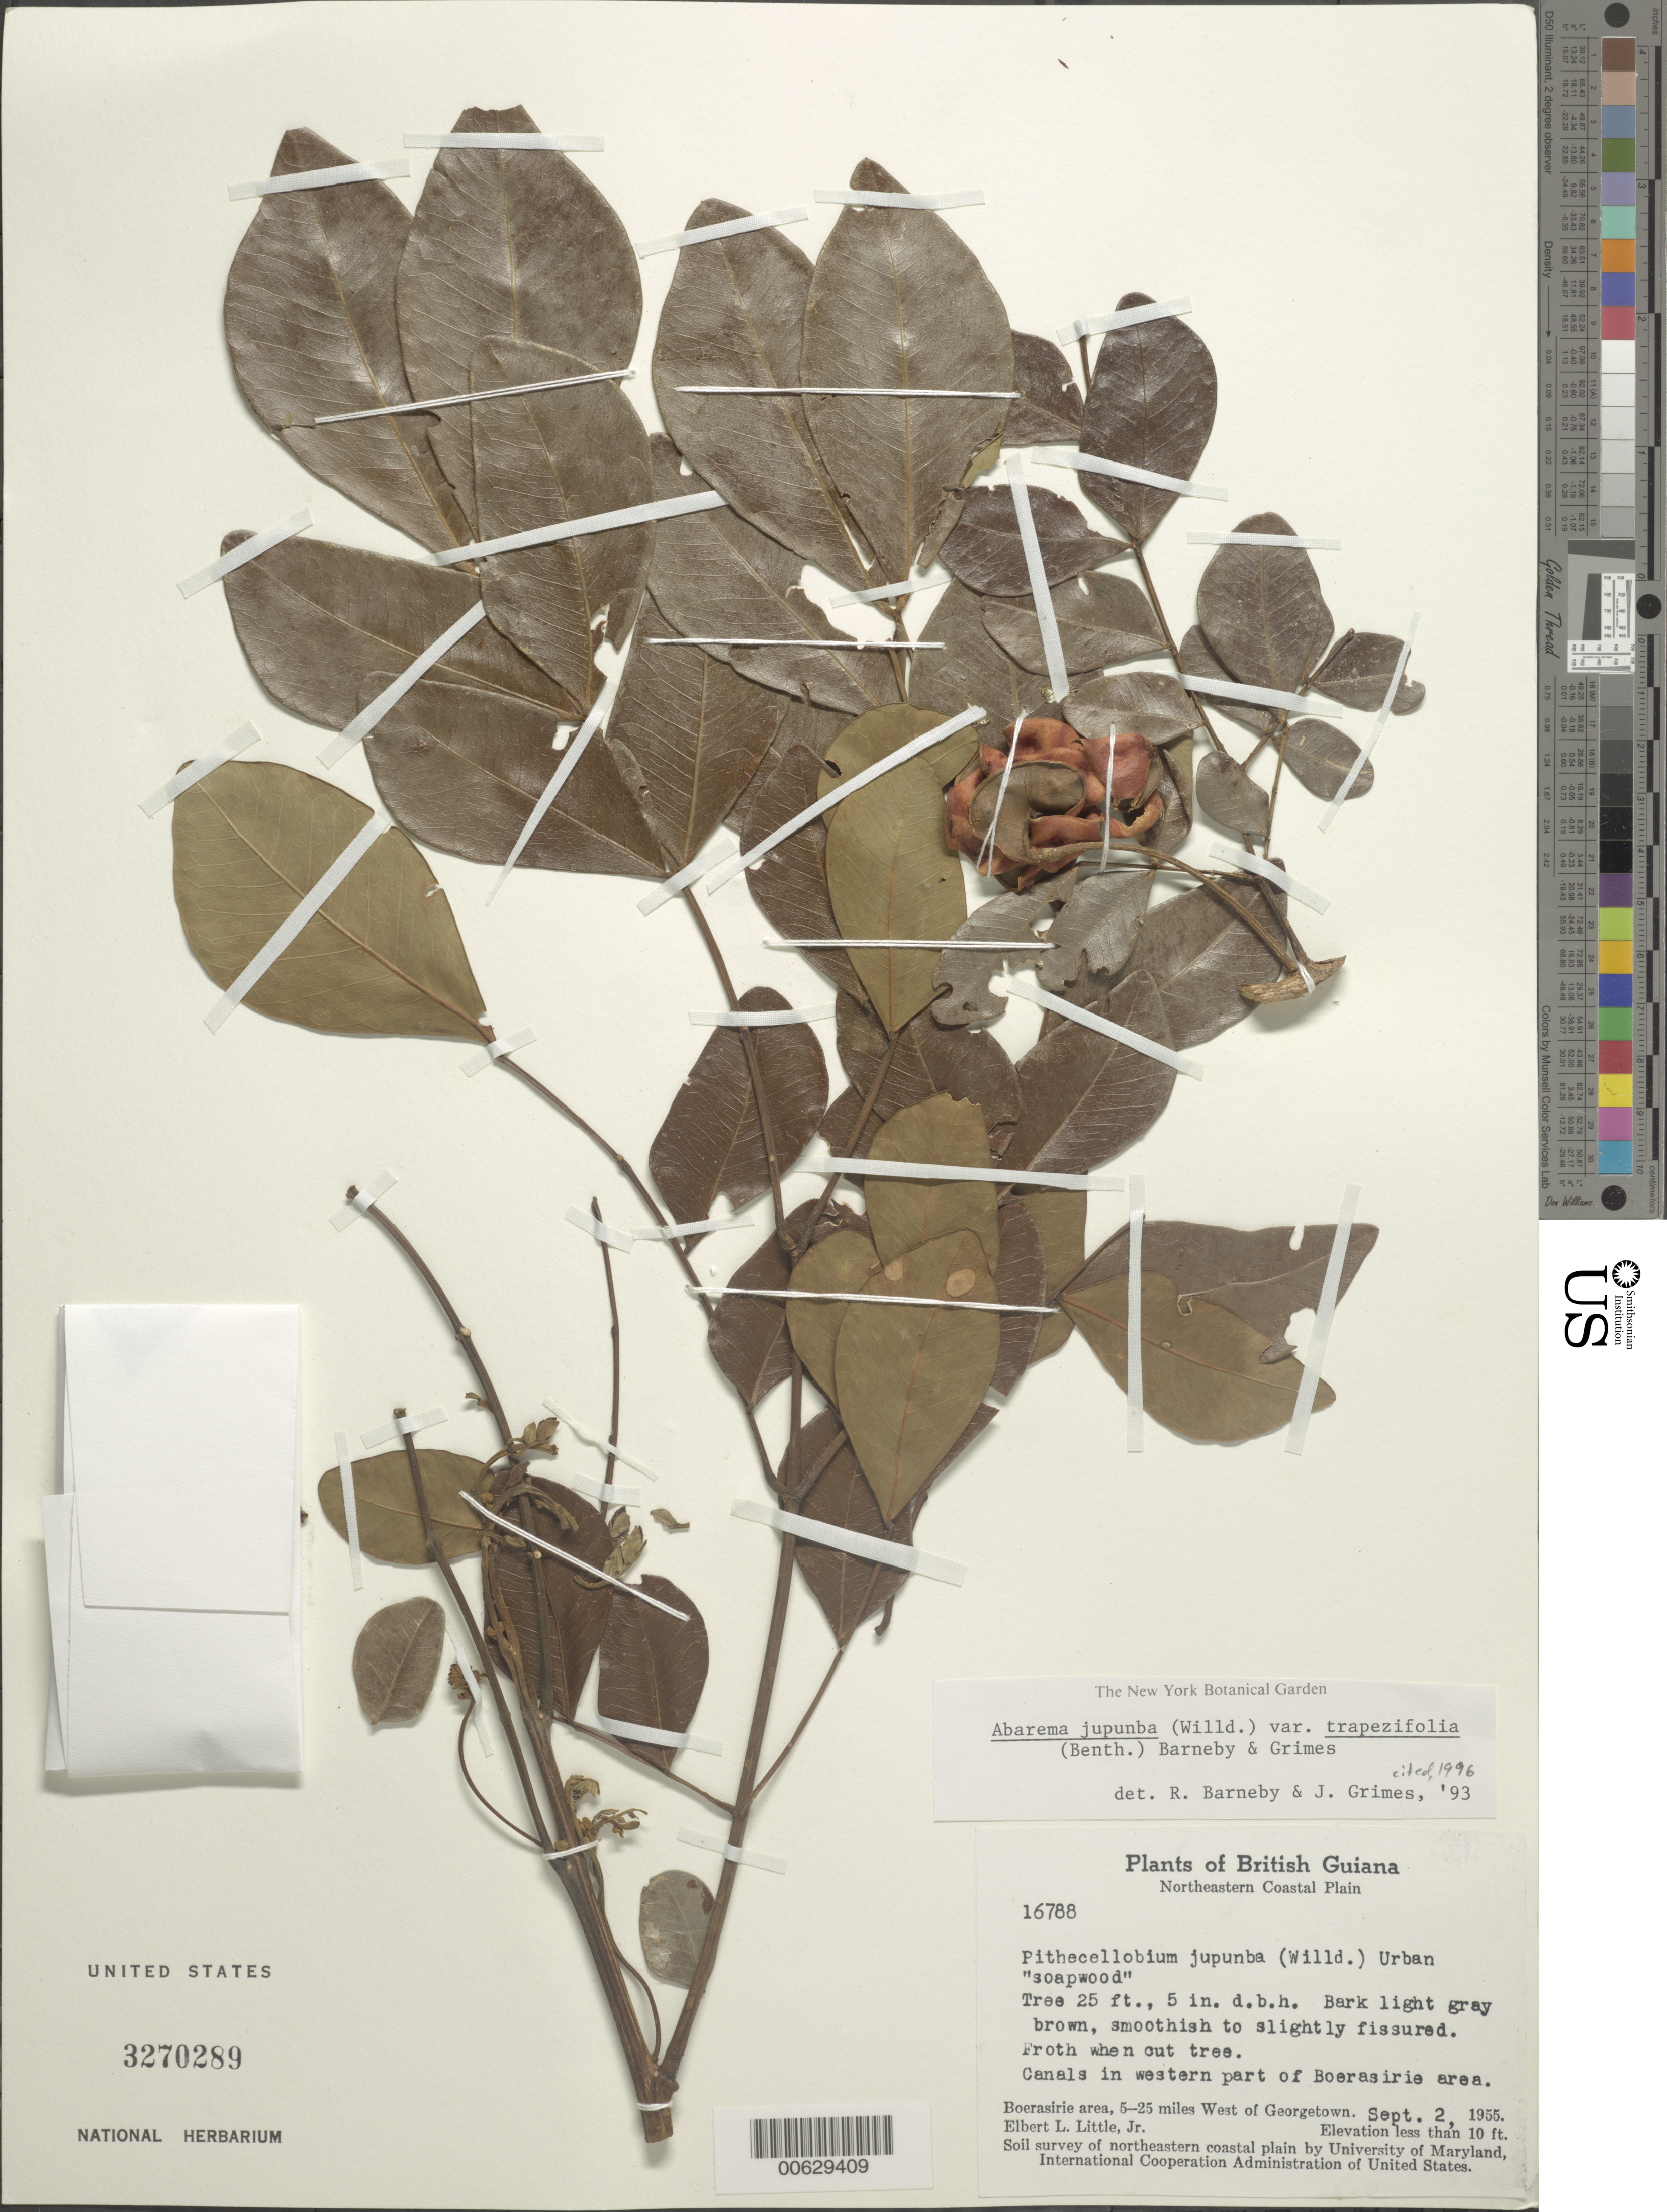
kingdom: Plantae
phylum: Tracheophyta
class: Magnoliopsida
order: Fabales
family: Fabaceae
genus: Jupunba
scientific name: Jupunba trapezifolia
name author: (Vahl) Moldenke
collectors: E. L. Little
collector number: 16788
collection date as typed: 2-Sep-55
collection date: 1955-09-02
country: Guyana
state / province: Essequibo Isl-W. Demerara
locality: Boerasirie area, Bonasika R., 5-25 mi. W of Georgetown. Canals in western part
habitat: Canals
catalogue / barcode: US 3270289